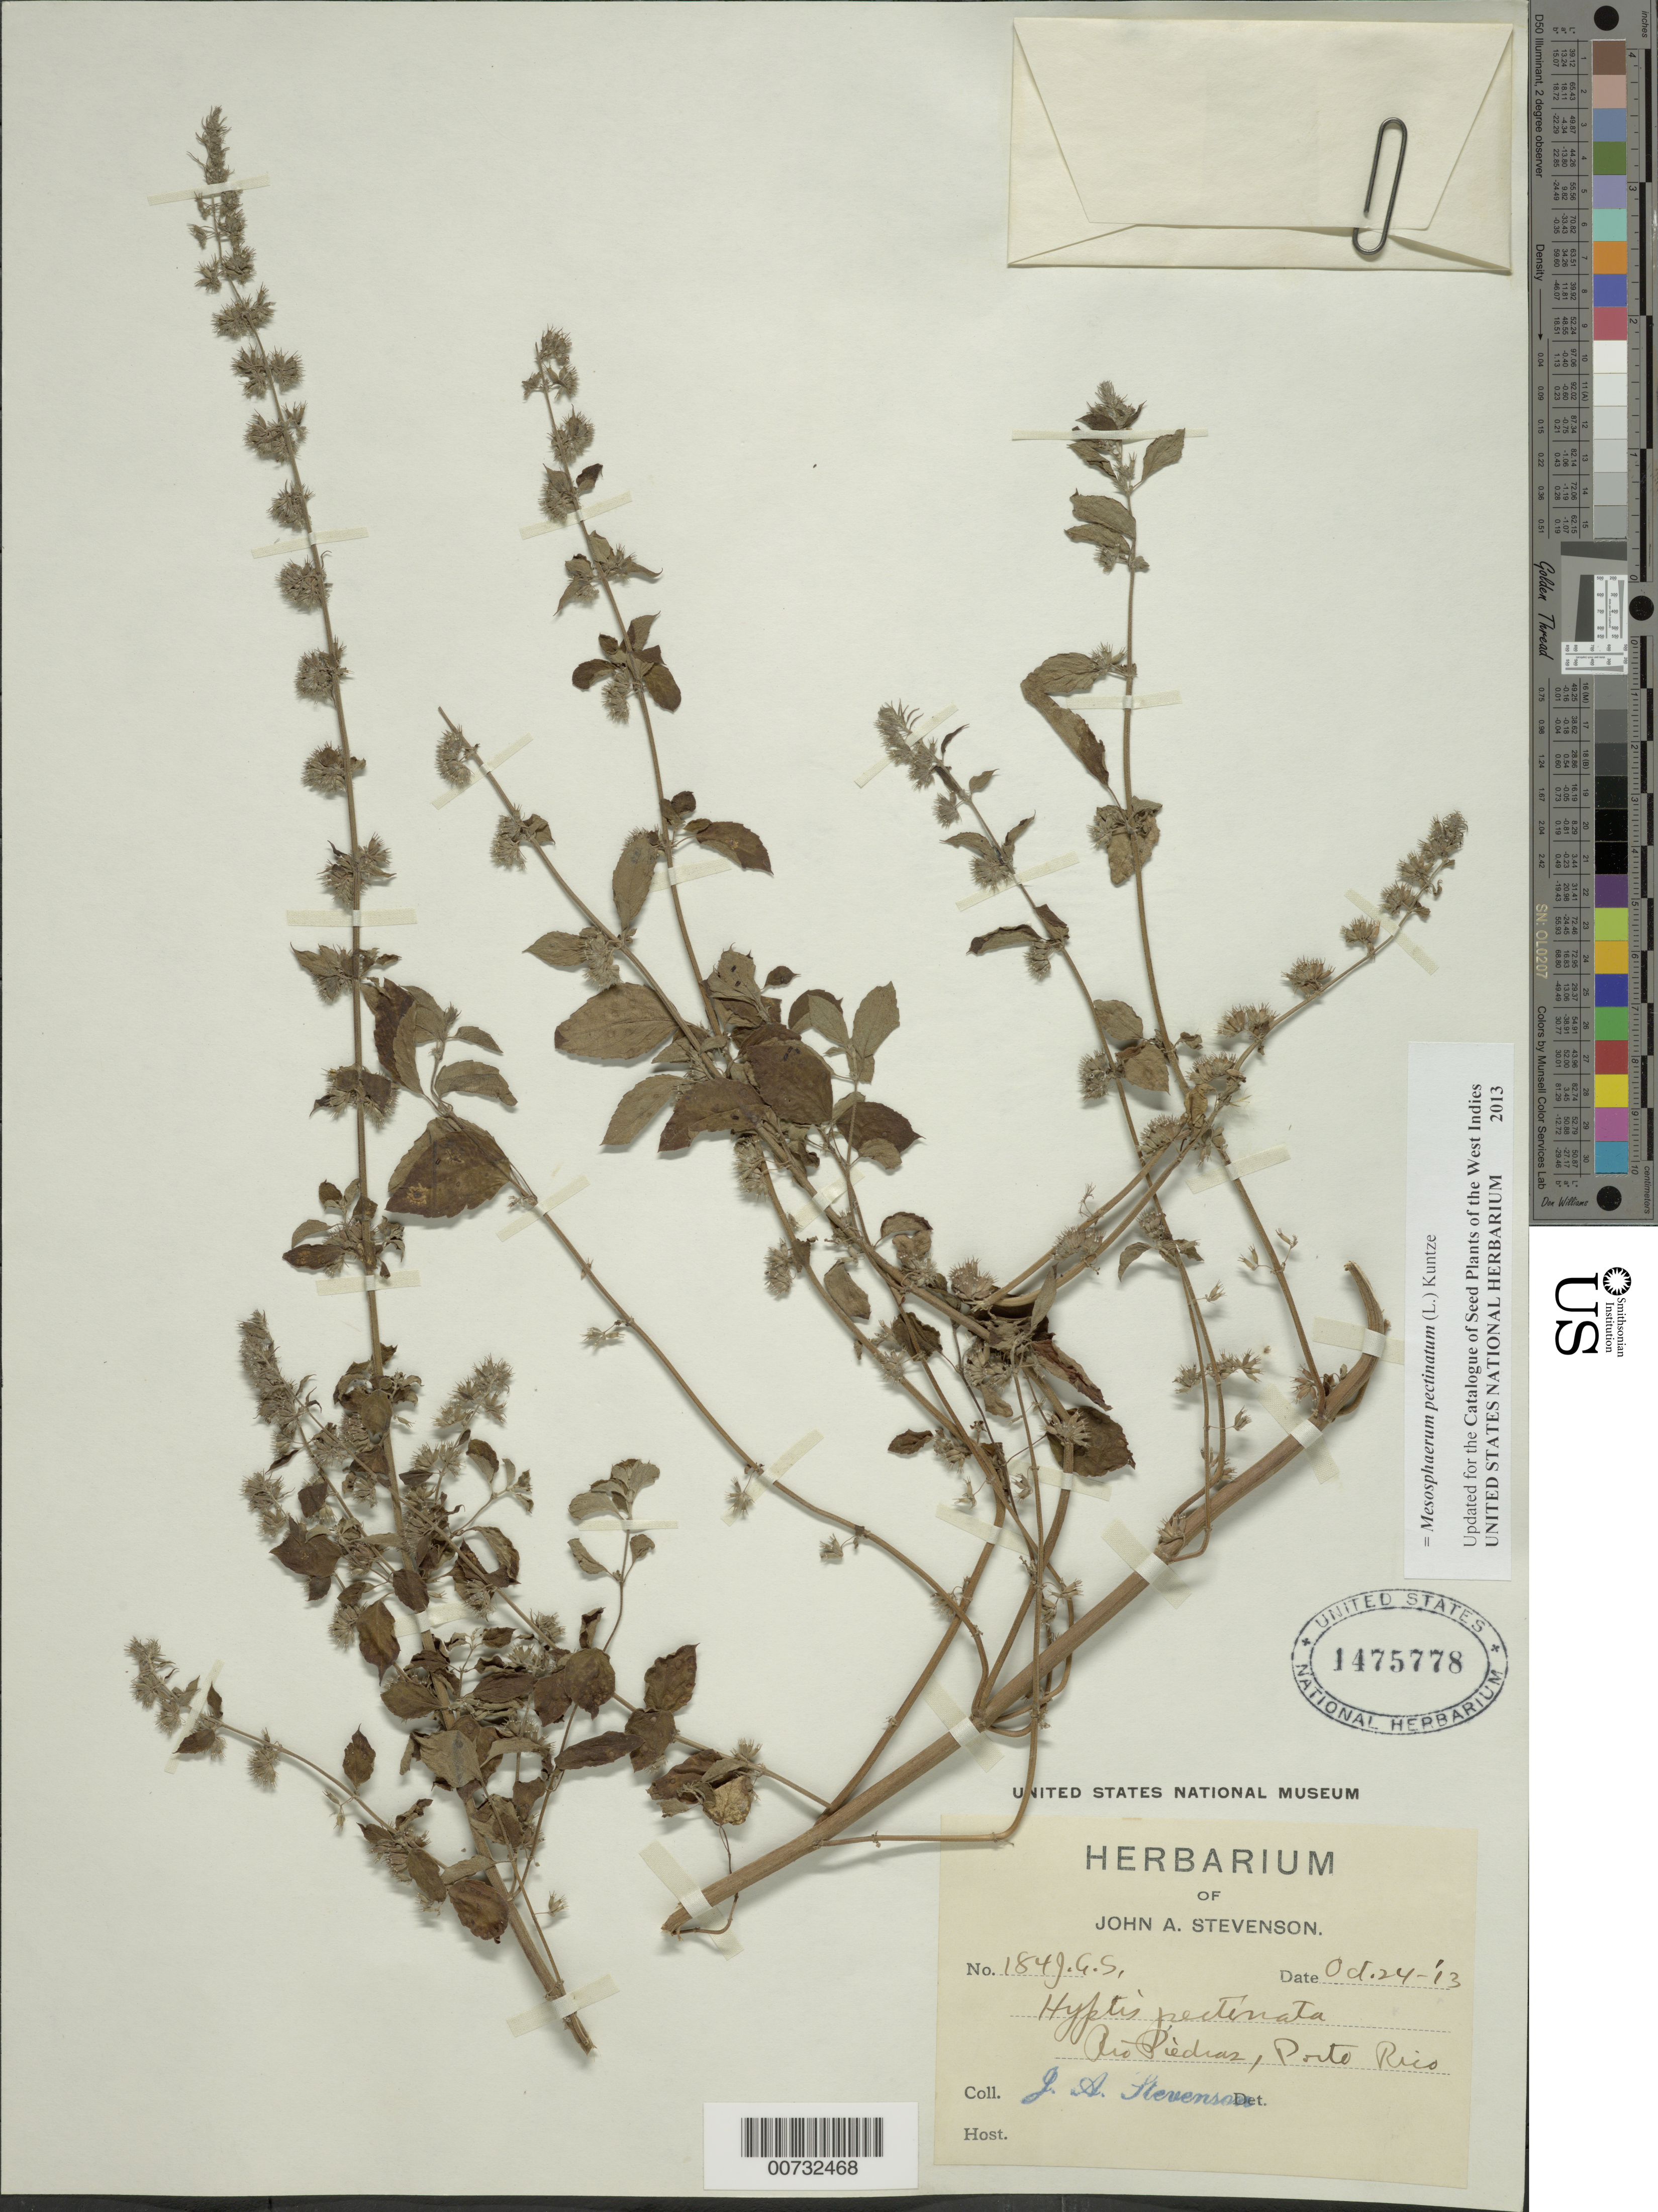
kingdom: Plantae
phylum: Tracheophyta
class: Magnoliopsida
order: Lamiales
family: Lamiaceae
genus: Mesosphaerum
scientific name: Mesosphaerum pectinatum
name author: (L.) Kuntze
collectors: J. Stevenson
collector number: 184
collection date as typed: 24 Oct 1913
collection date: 1913-10-24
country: Puerto Rico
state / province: San Juan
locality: Rio Piedras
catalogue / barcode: US 1475778